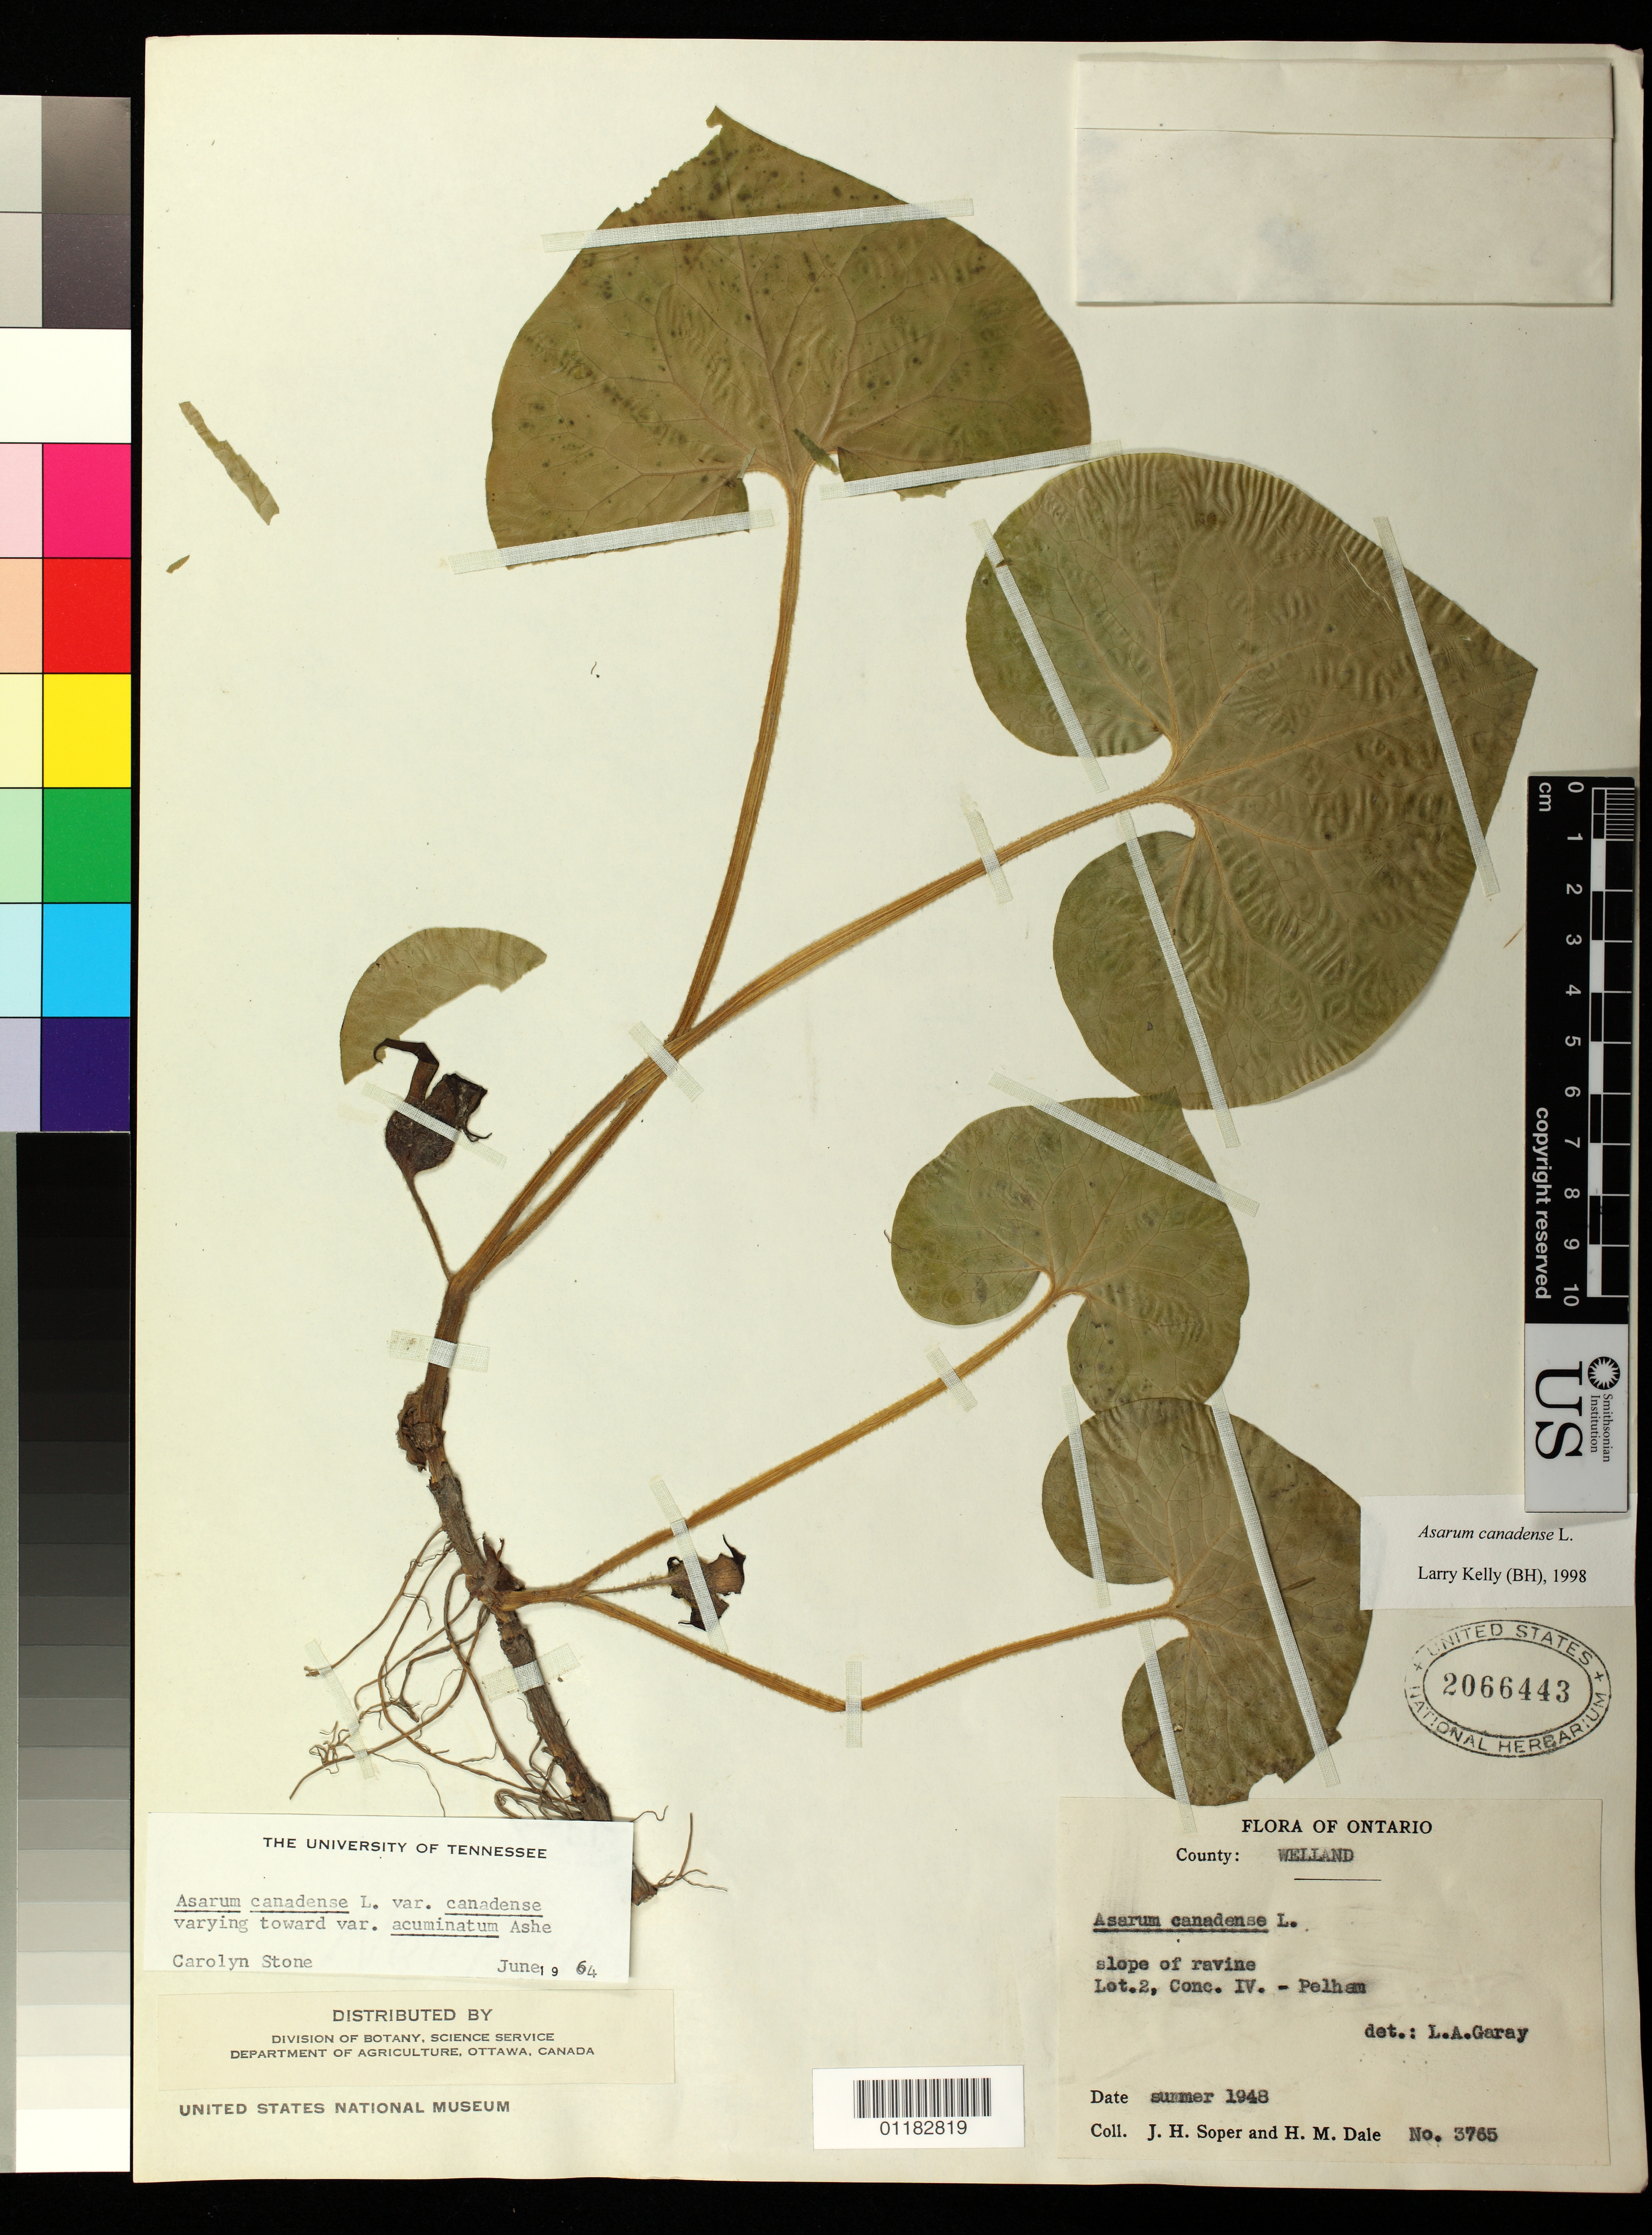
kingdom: Plantae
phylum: Tracheophyta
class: Magnoliopsida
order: Piperales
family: Aristolochiaceae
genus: Asarum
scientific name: Asarum canadense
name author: L.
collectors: J. H. Soper & H. M. Dale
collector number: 3765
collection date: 1948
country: Canada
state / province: Ontario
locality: slope of ravine, Lot. 2, Conc. IV. - Pelham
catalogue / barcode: US 2066443